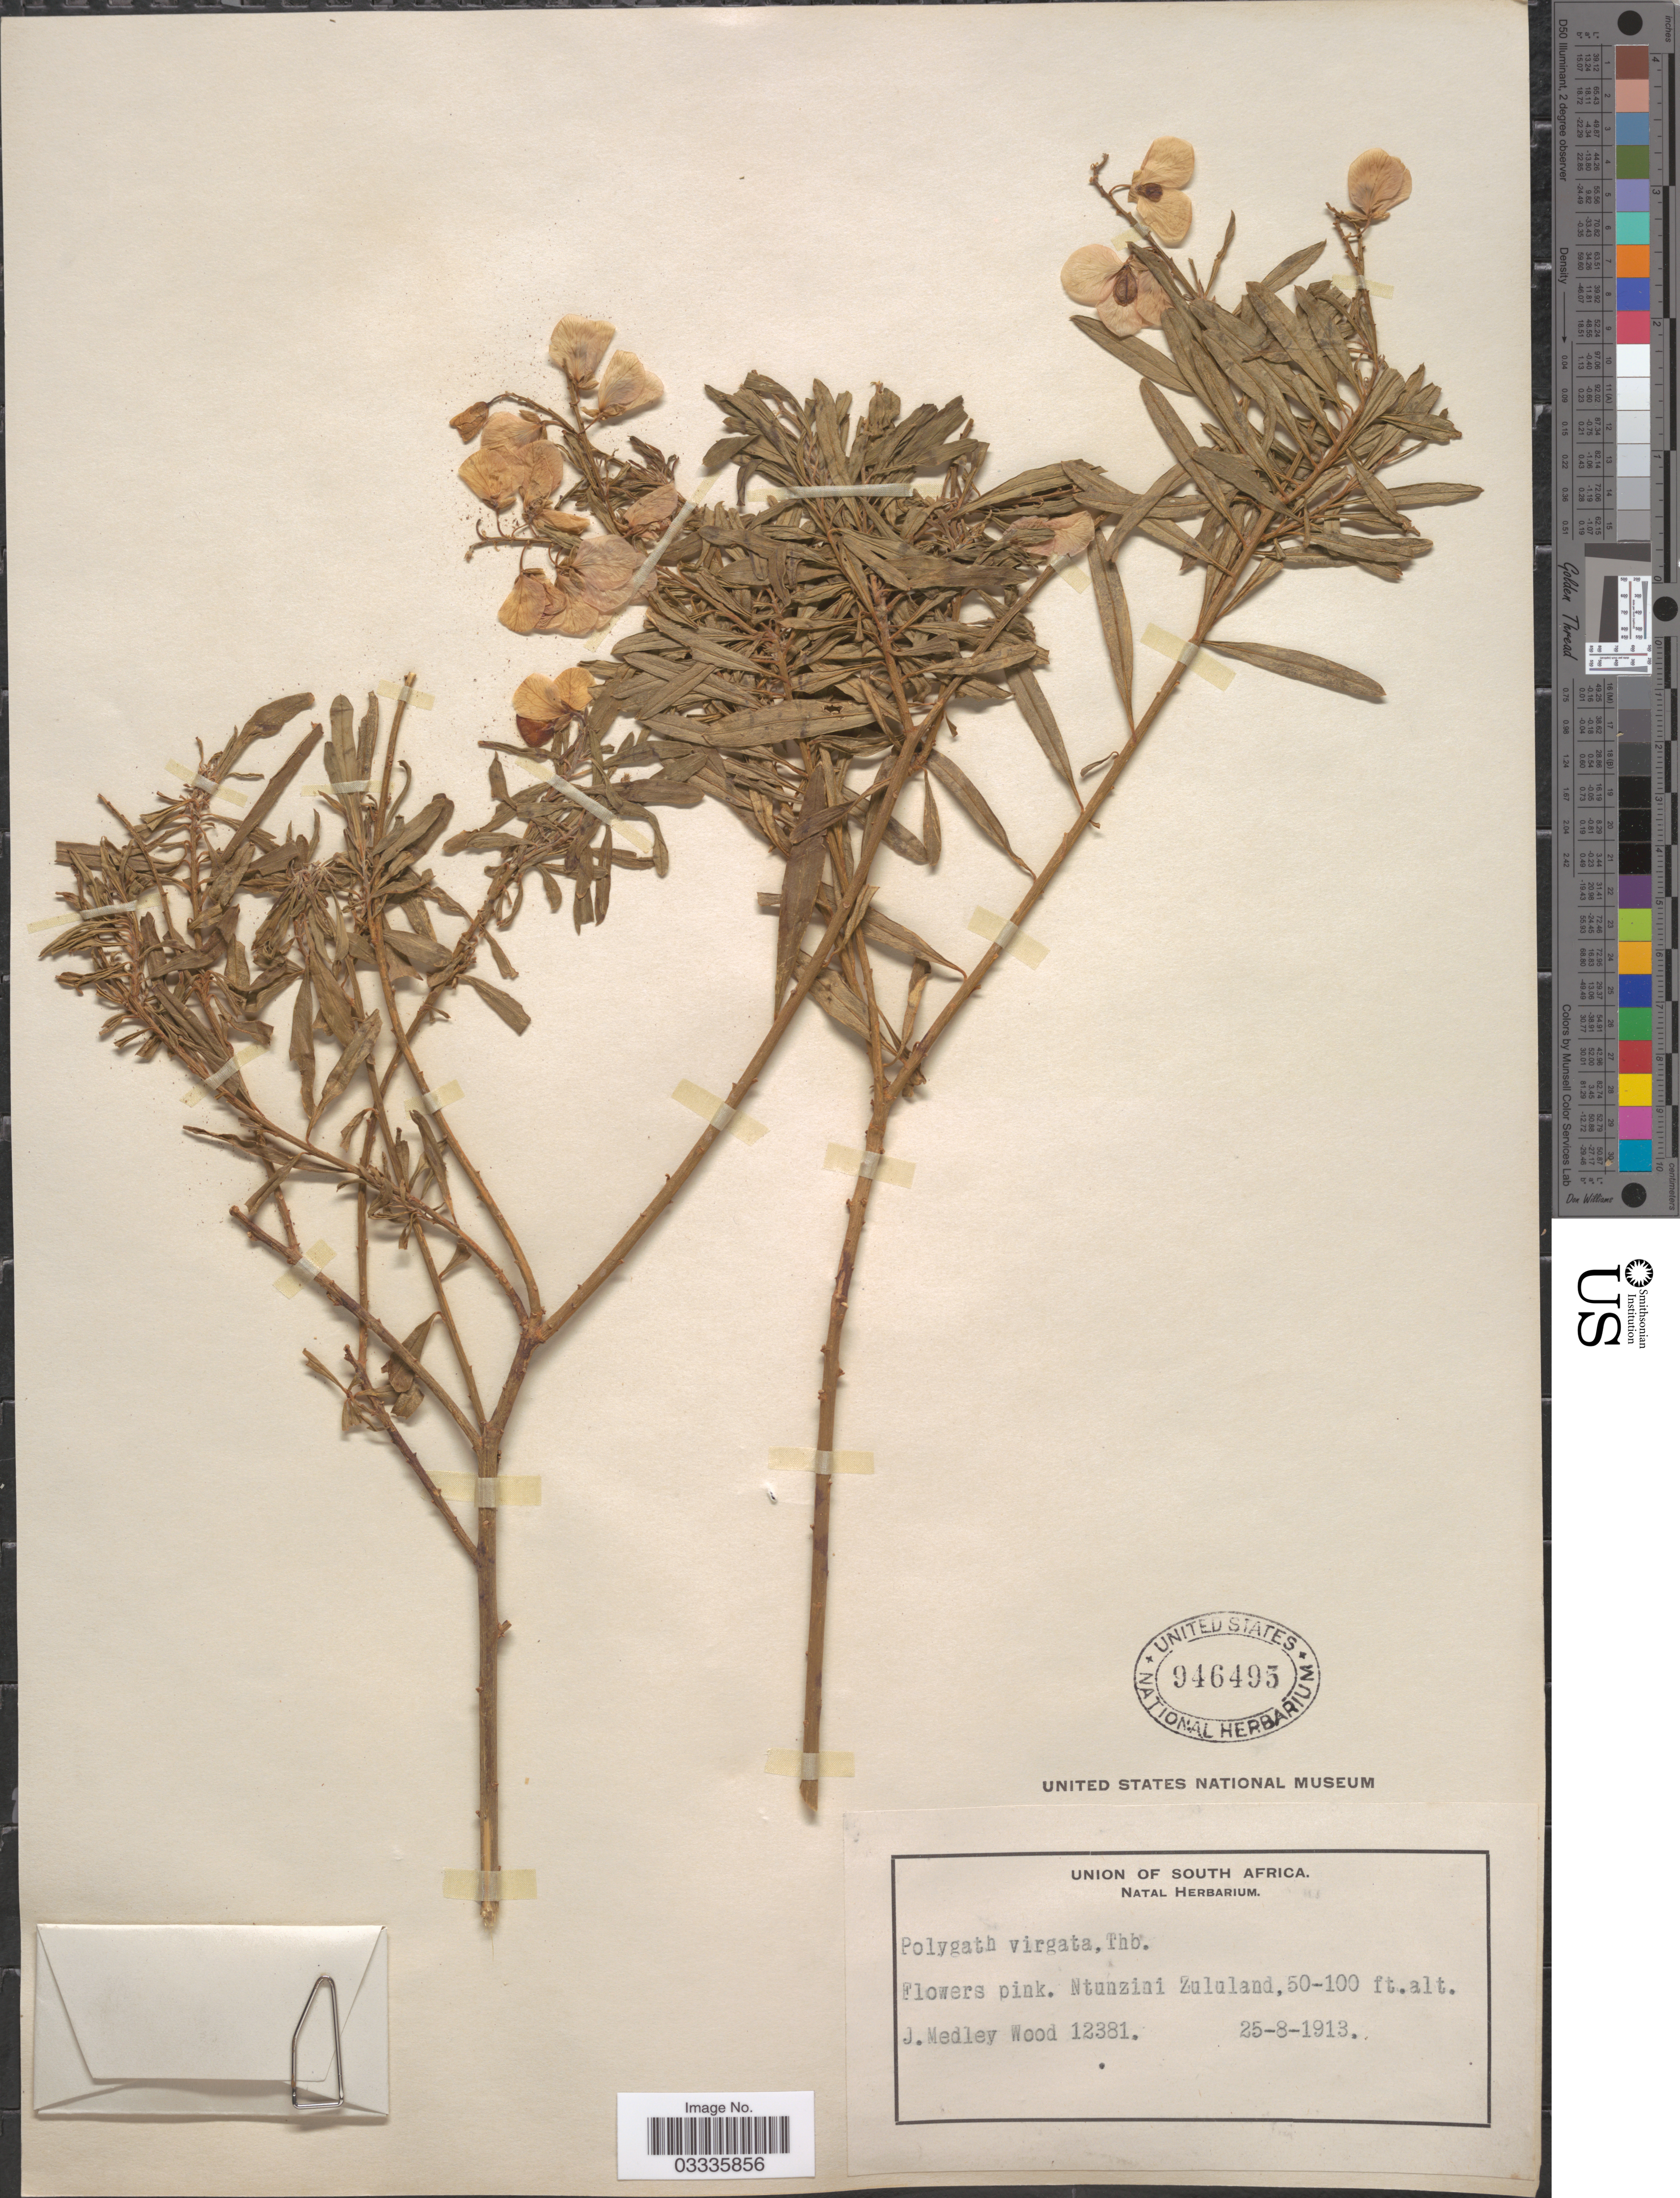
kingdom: Plantae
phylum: Tracheophyta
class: Magnoliopsida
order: Fabales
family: Polygalaceae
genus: Polygala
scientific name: Polygala virgata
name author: Thunb.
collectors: J. M. Wood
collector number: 12381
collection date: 1913-08-25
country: South Africa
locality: Ntunzini Zululand.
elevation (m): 15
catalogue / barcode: US 946495